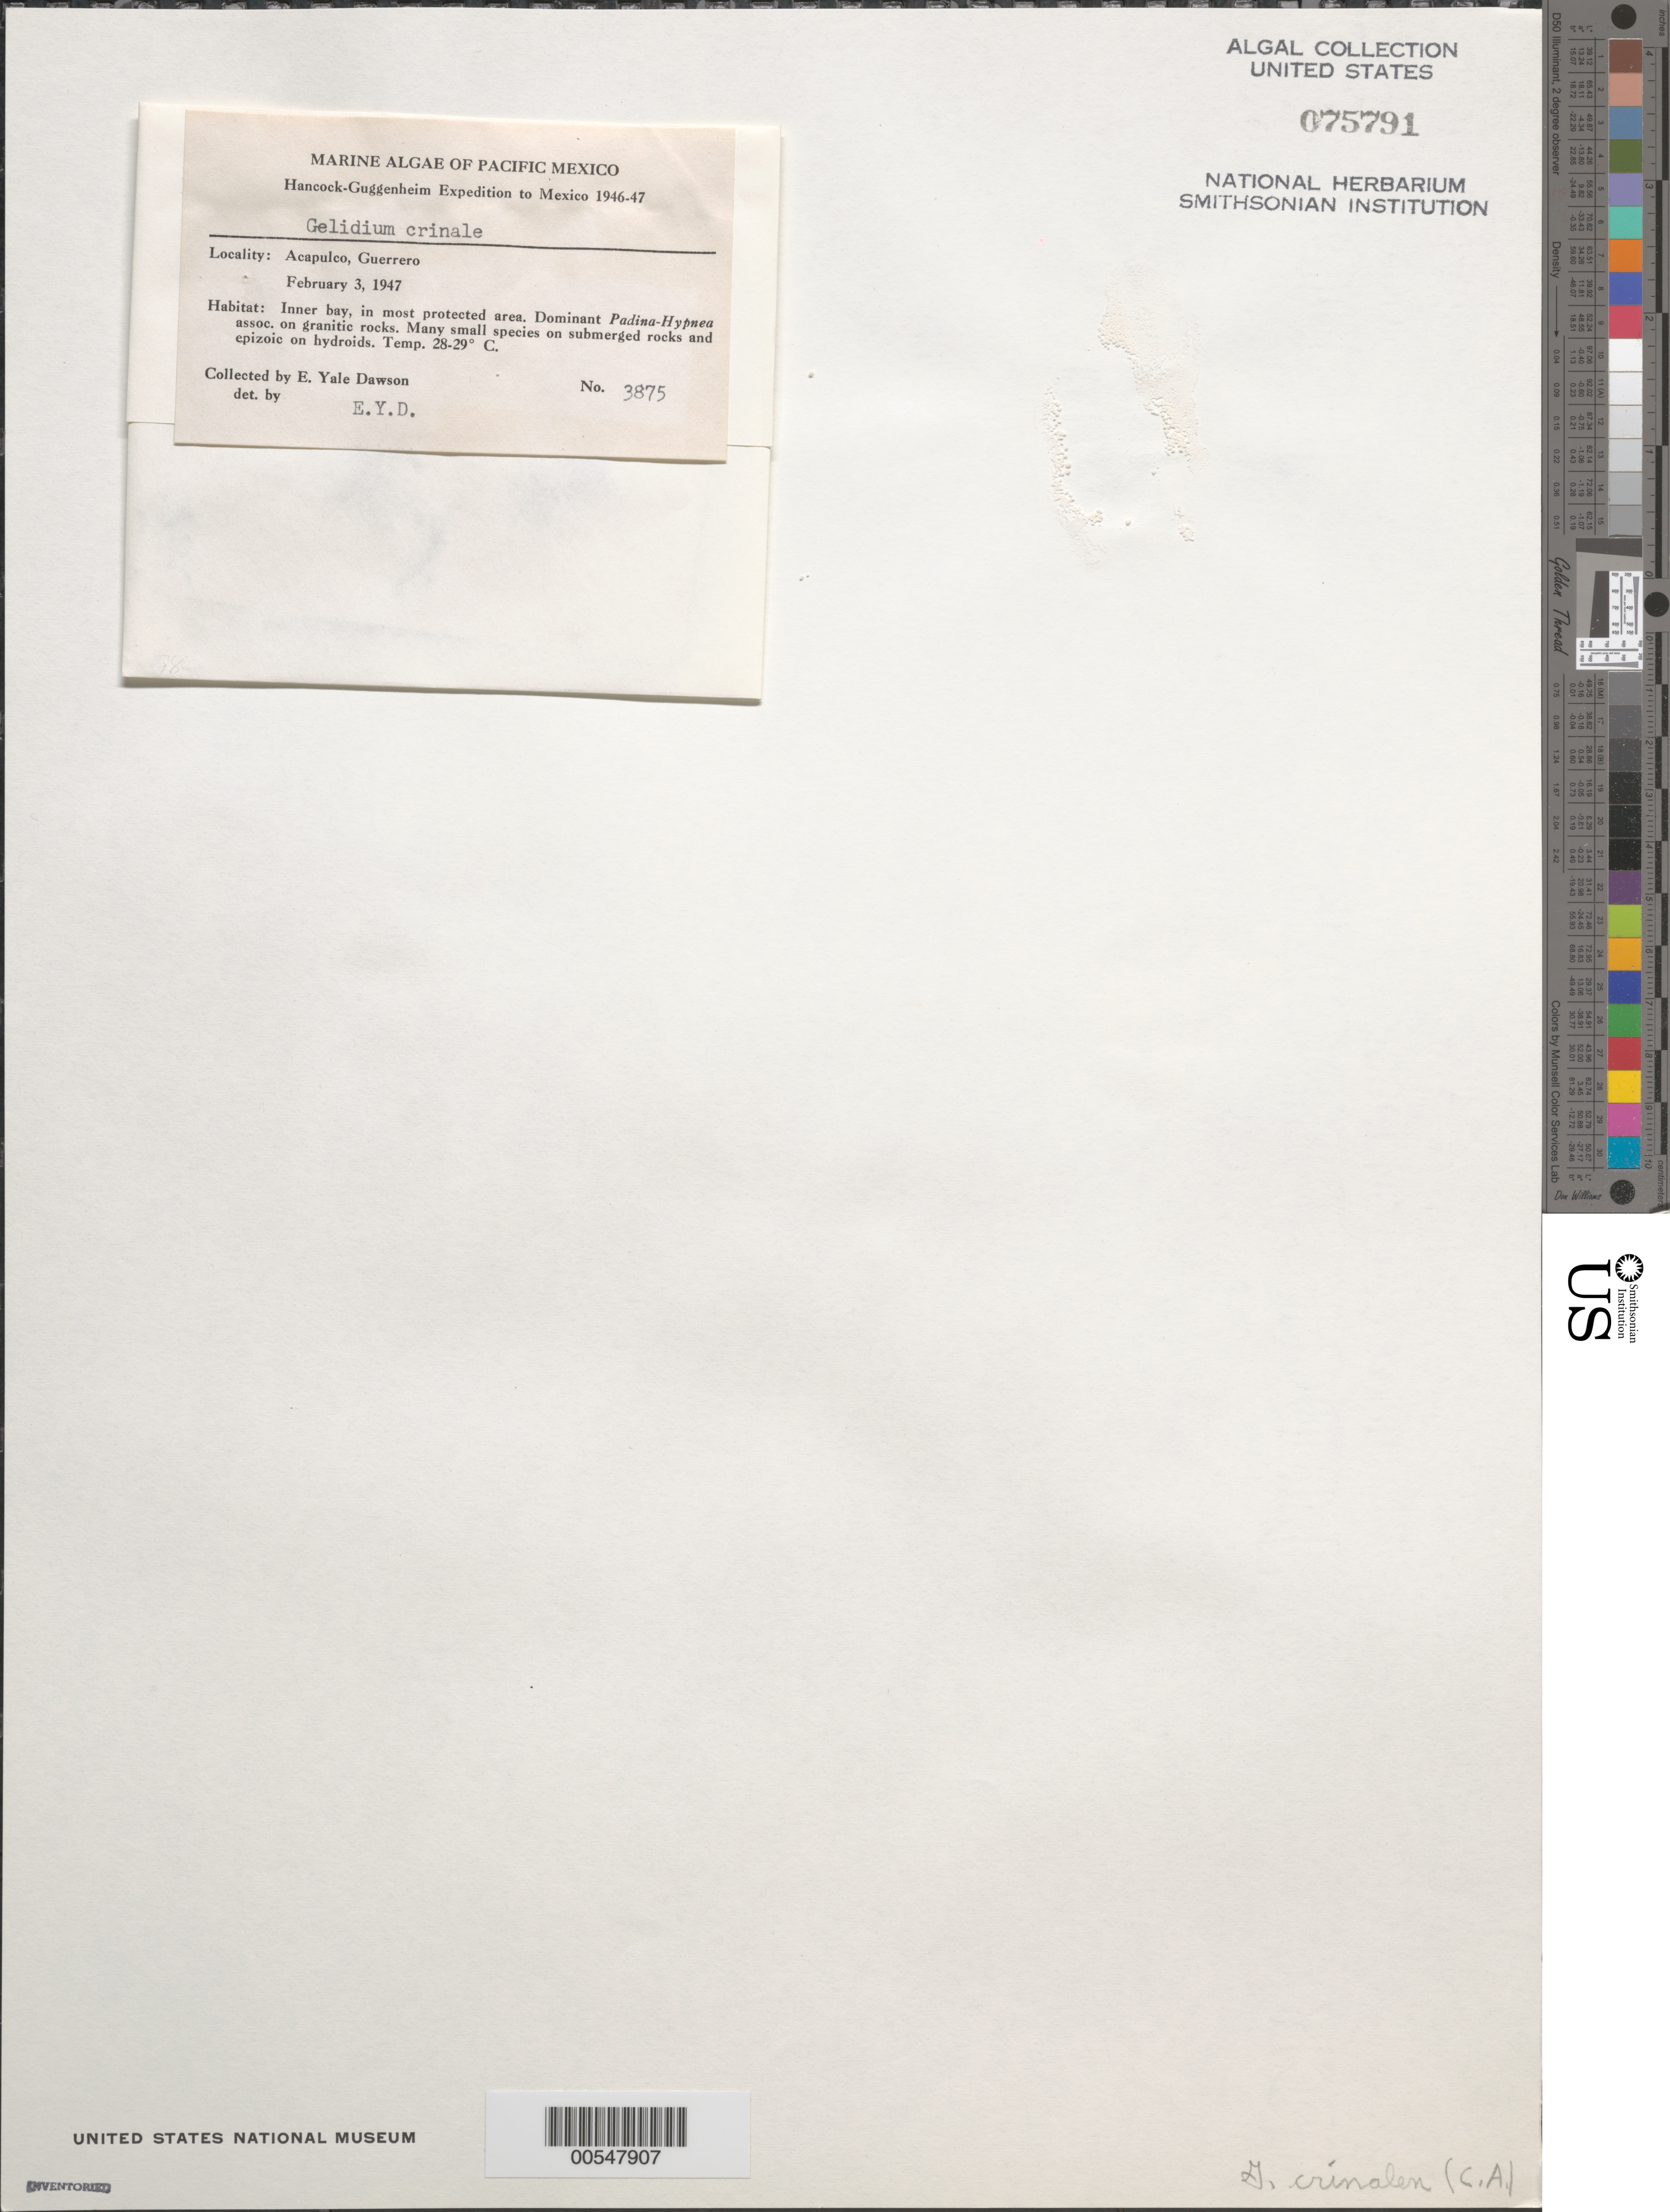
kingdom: Plantae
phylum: Rhodophyta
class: Florideophyceae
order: Gelidiales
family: Gelidiaceae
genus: Gelidium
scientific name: Gelidium crinale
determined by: Dawson, E. Y.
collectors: E. Y. Dawson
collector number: EYD 3875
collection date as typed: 03 February 1947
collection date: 1947-02-03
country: Mexico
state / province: Guerrero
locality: Acapulco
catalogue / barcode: US 75791